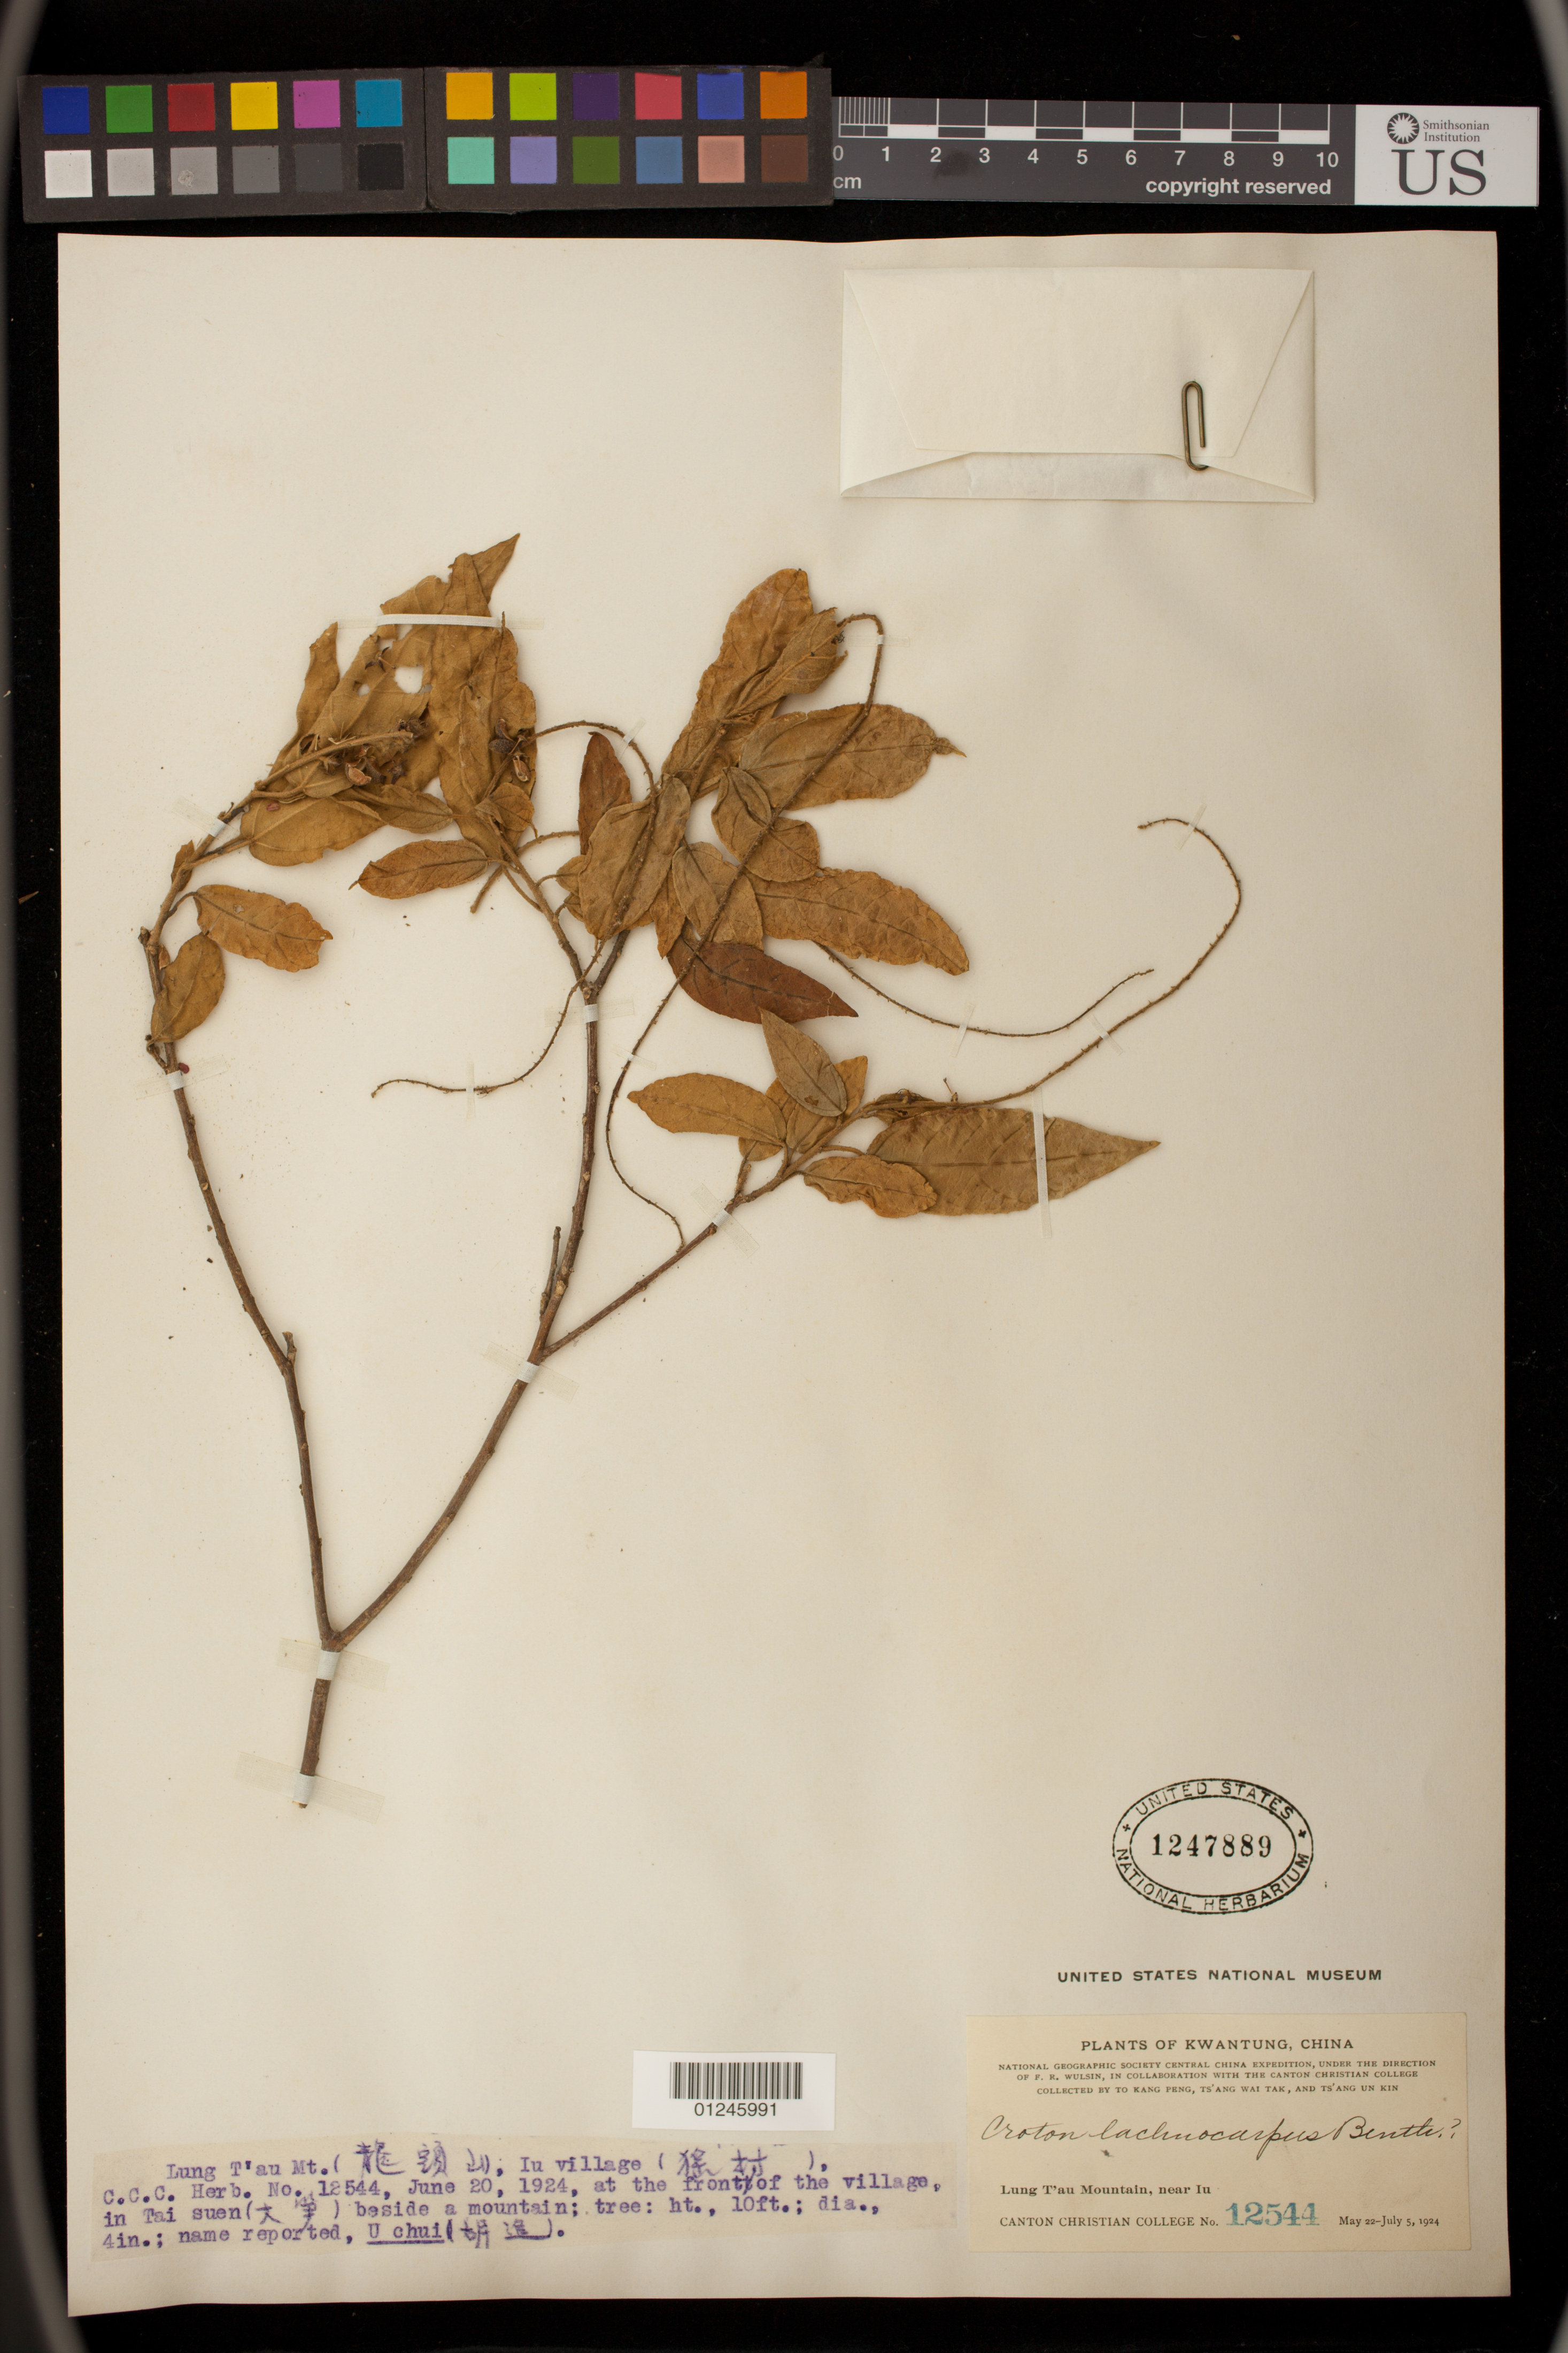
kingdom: Plantae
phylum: Tracheophyta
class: Magnoliopsida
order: Malpighiales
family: Euphorbiaceae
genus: Croton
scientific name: Croton lachnocarpus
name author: Benth.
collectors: T. K. Peng & T. Kin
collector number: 12544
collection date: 1924-05-22/1924-07-05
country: China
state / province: Guangdong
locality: Lung T'au Mountain, near Iu village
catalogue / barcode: US 1247889